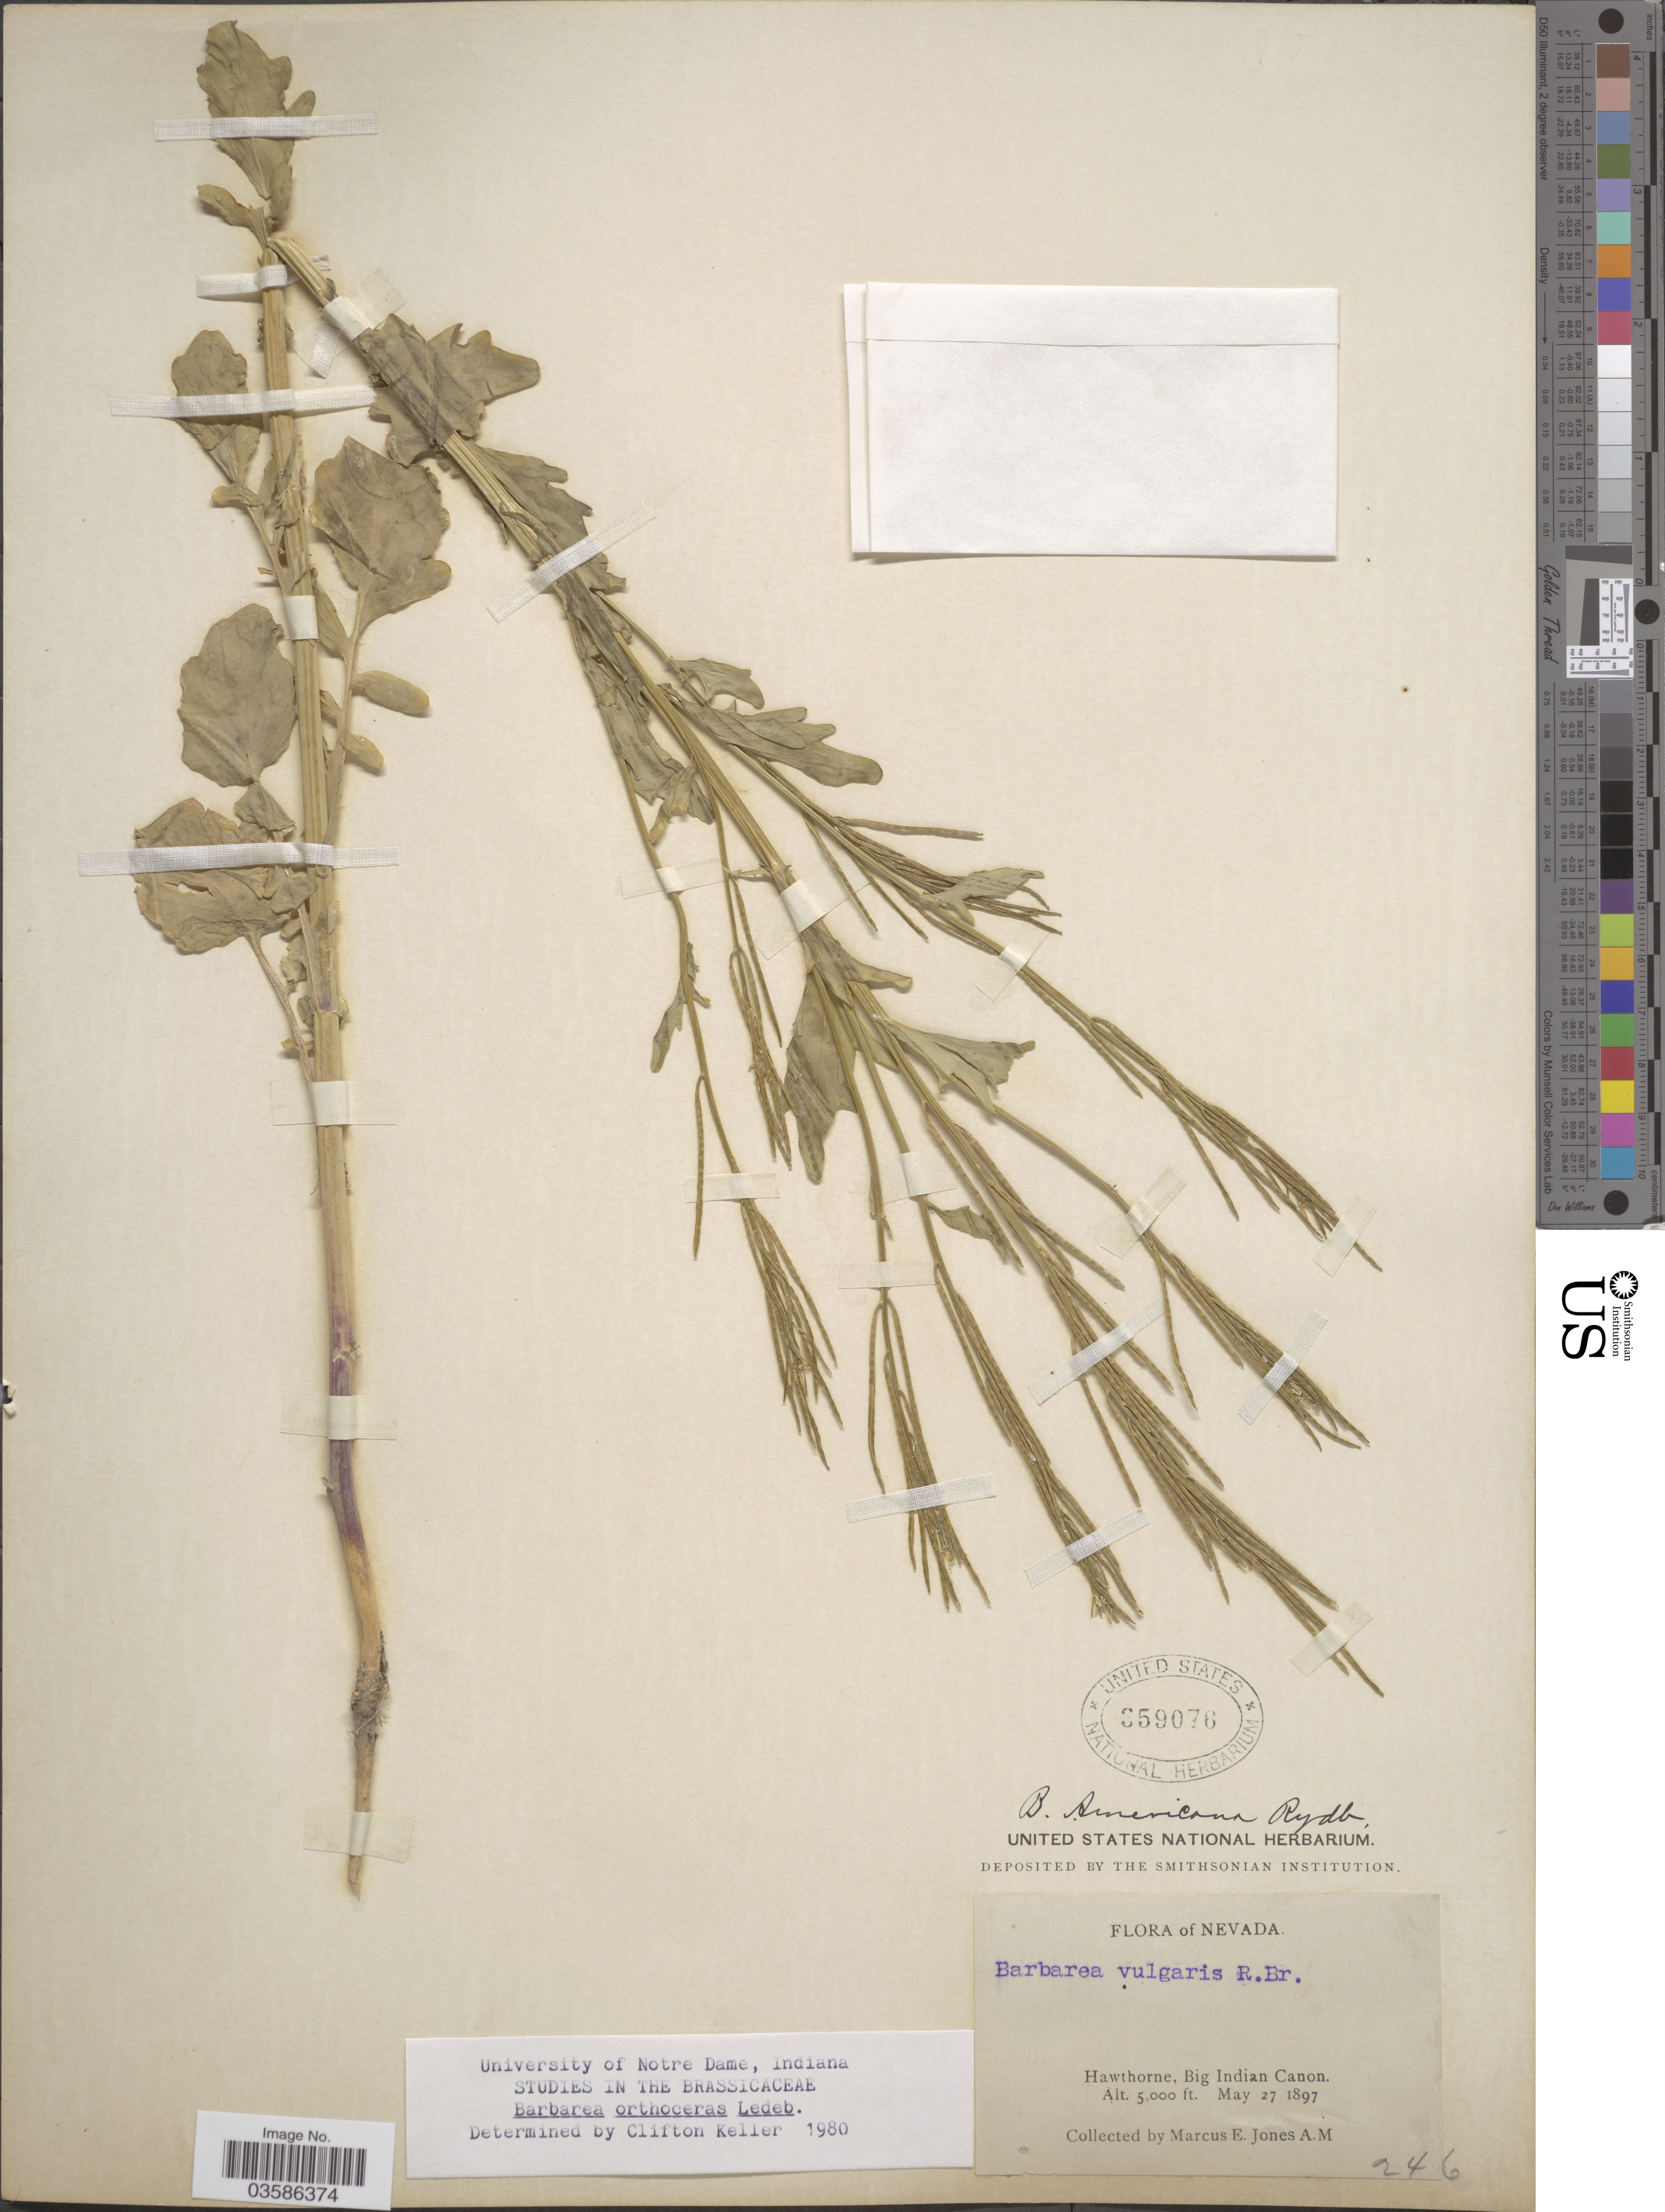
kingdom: Plantae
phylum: Tracheophyta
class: Magnoliopsida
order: Brassicales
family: Brassicaceae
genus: Barbarea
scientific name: Barbarea orthoceras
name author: Ledeb.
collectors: M. E. Jones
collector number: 246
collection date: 1897-05-27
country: United States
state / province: Nevada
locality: Hawthorne, Big Indian Canon.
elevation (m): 1524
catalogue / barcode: US 359076